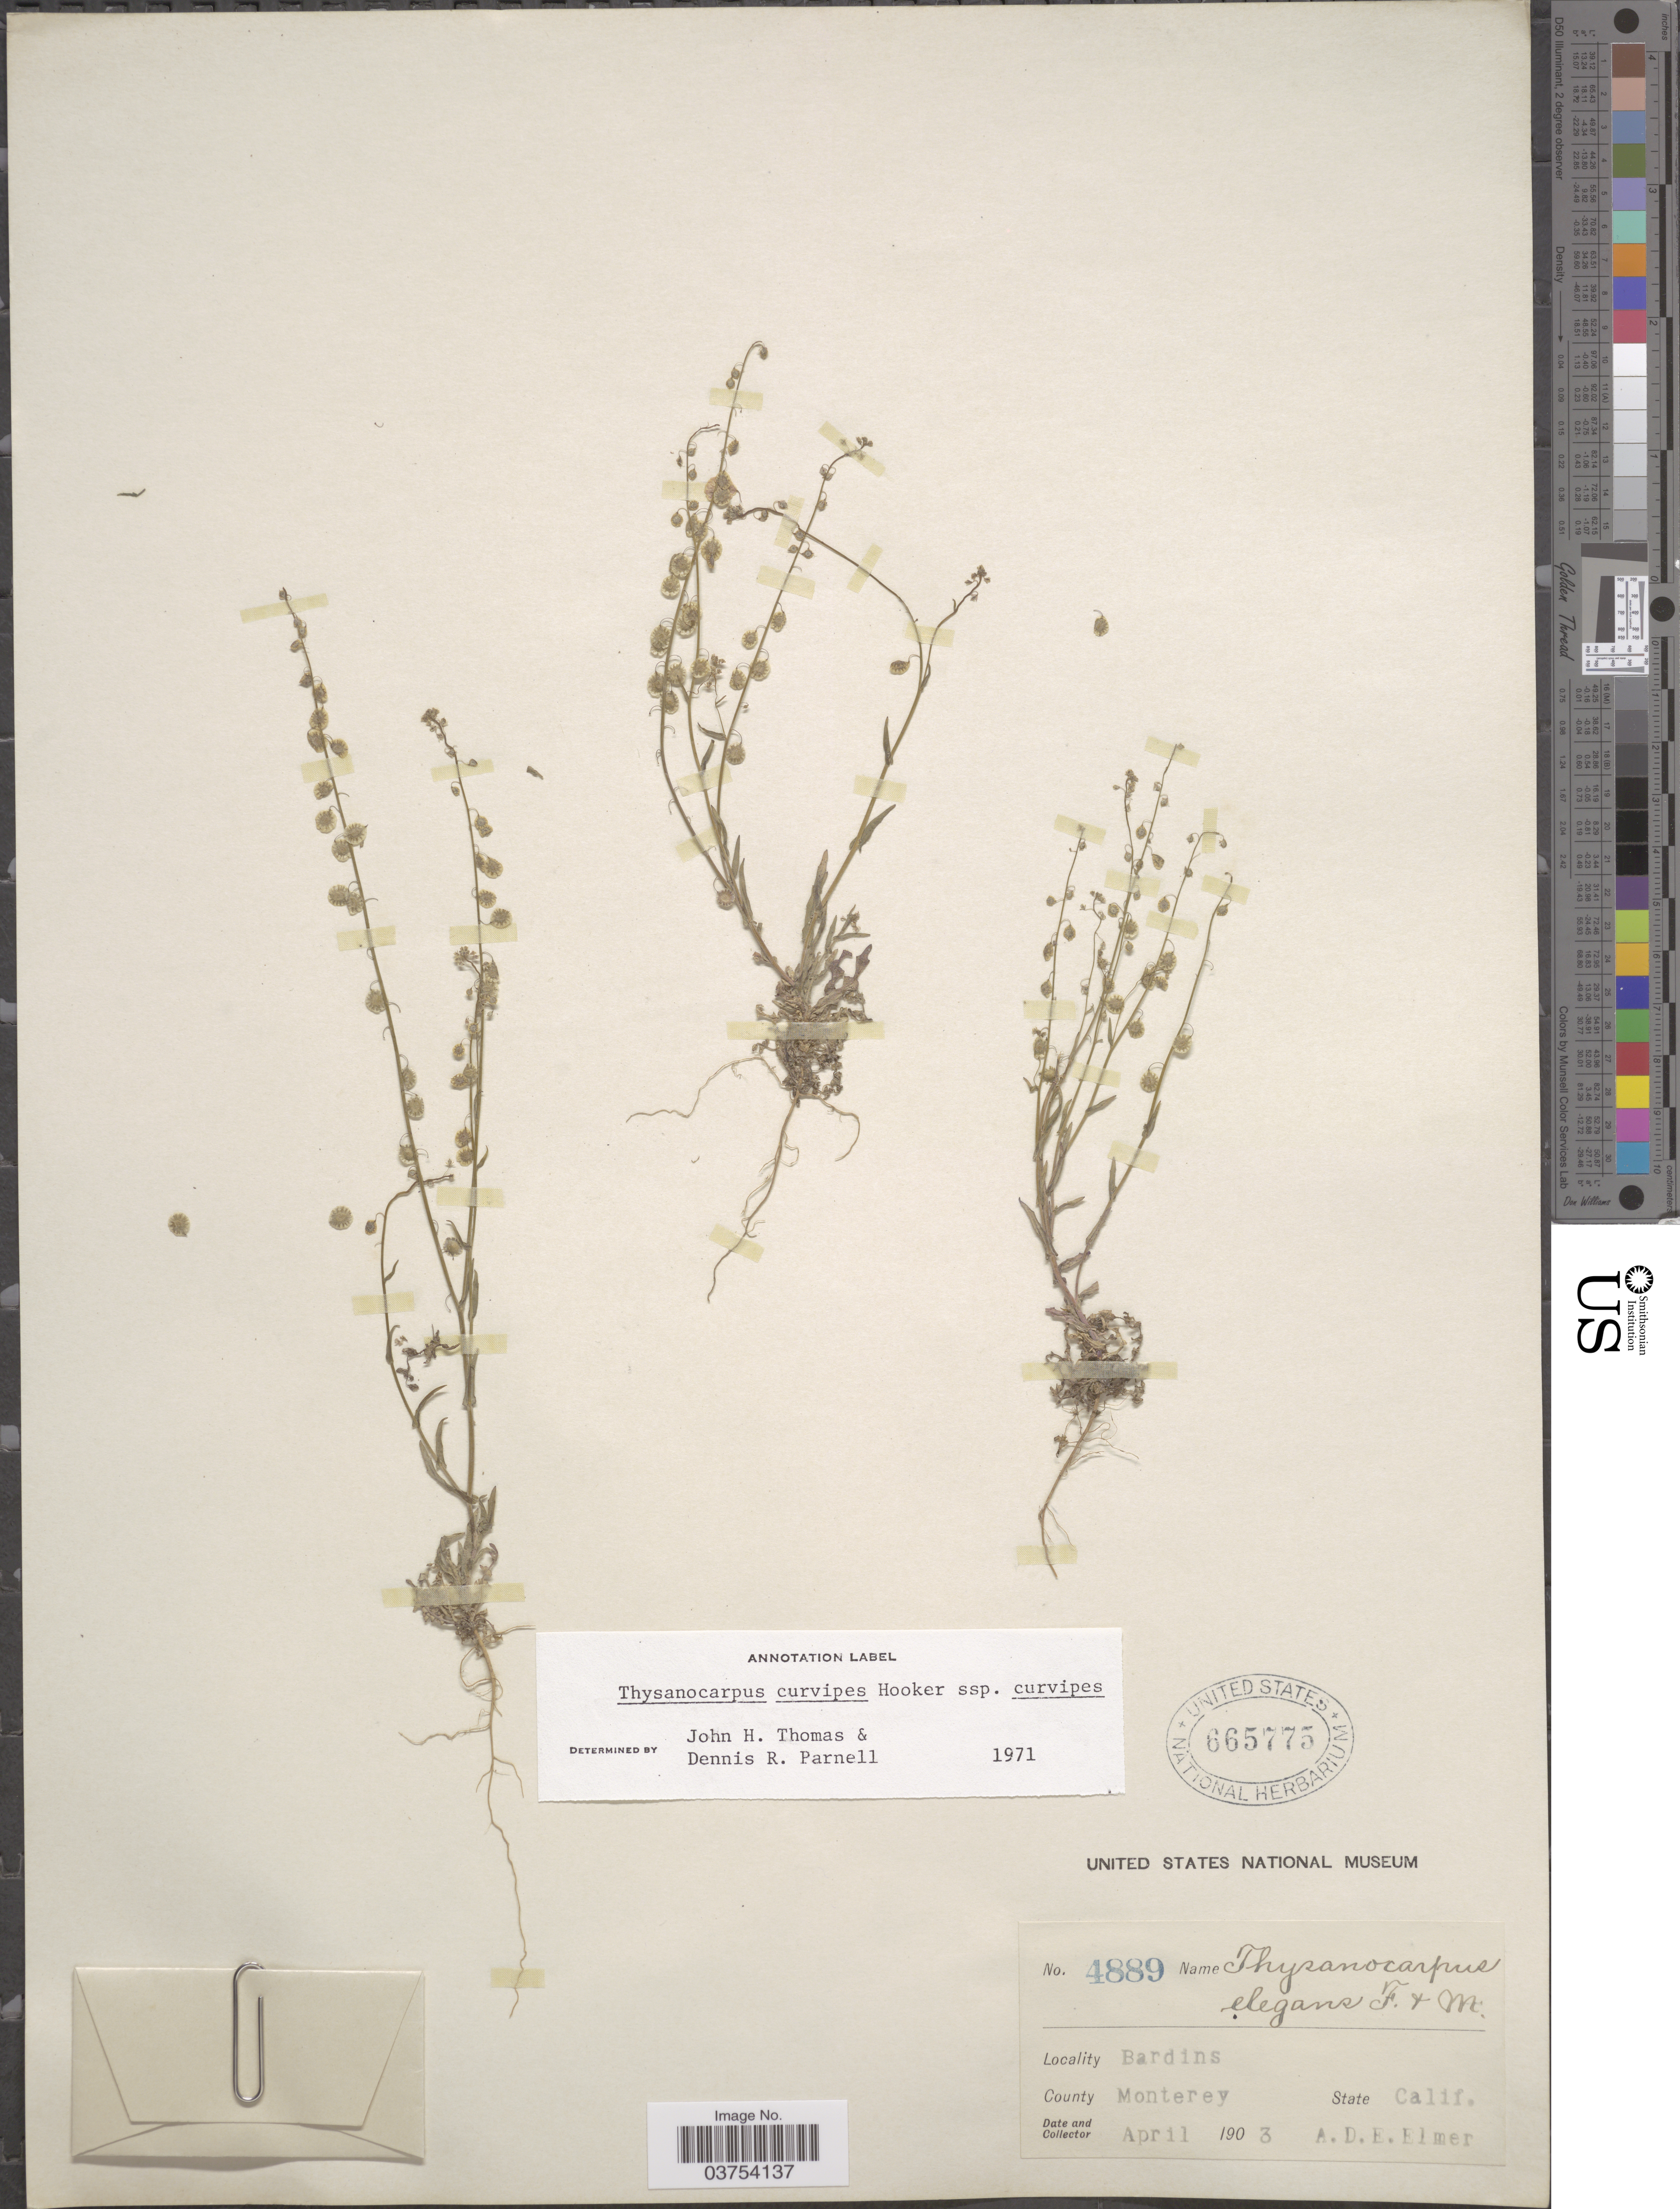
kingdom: Plantae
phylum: Tracheophyta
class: Magnoliopsida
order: Brassicales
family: Brassicaceae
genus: Thysanocarpus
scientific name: Thysanocarpus curvipes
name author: Hook.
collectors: A. D. E. Elmer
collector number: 4889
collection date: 1903-04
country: United States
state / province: California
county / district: Monterey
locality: Bardins. County Monterey.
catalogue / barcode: US 665775